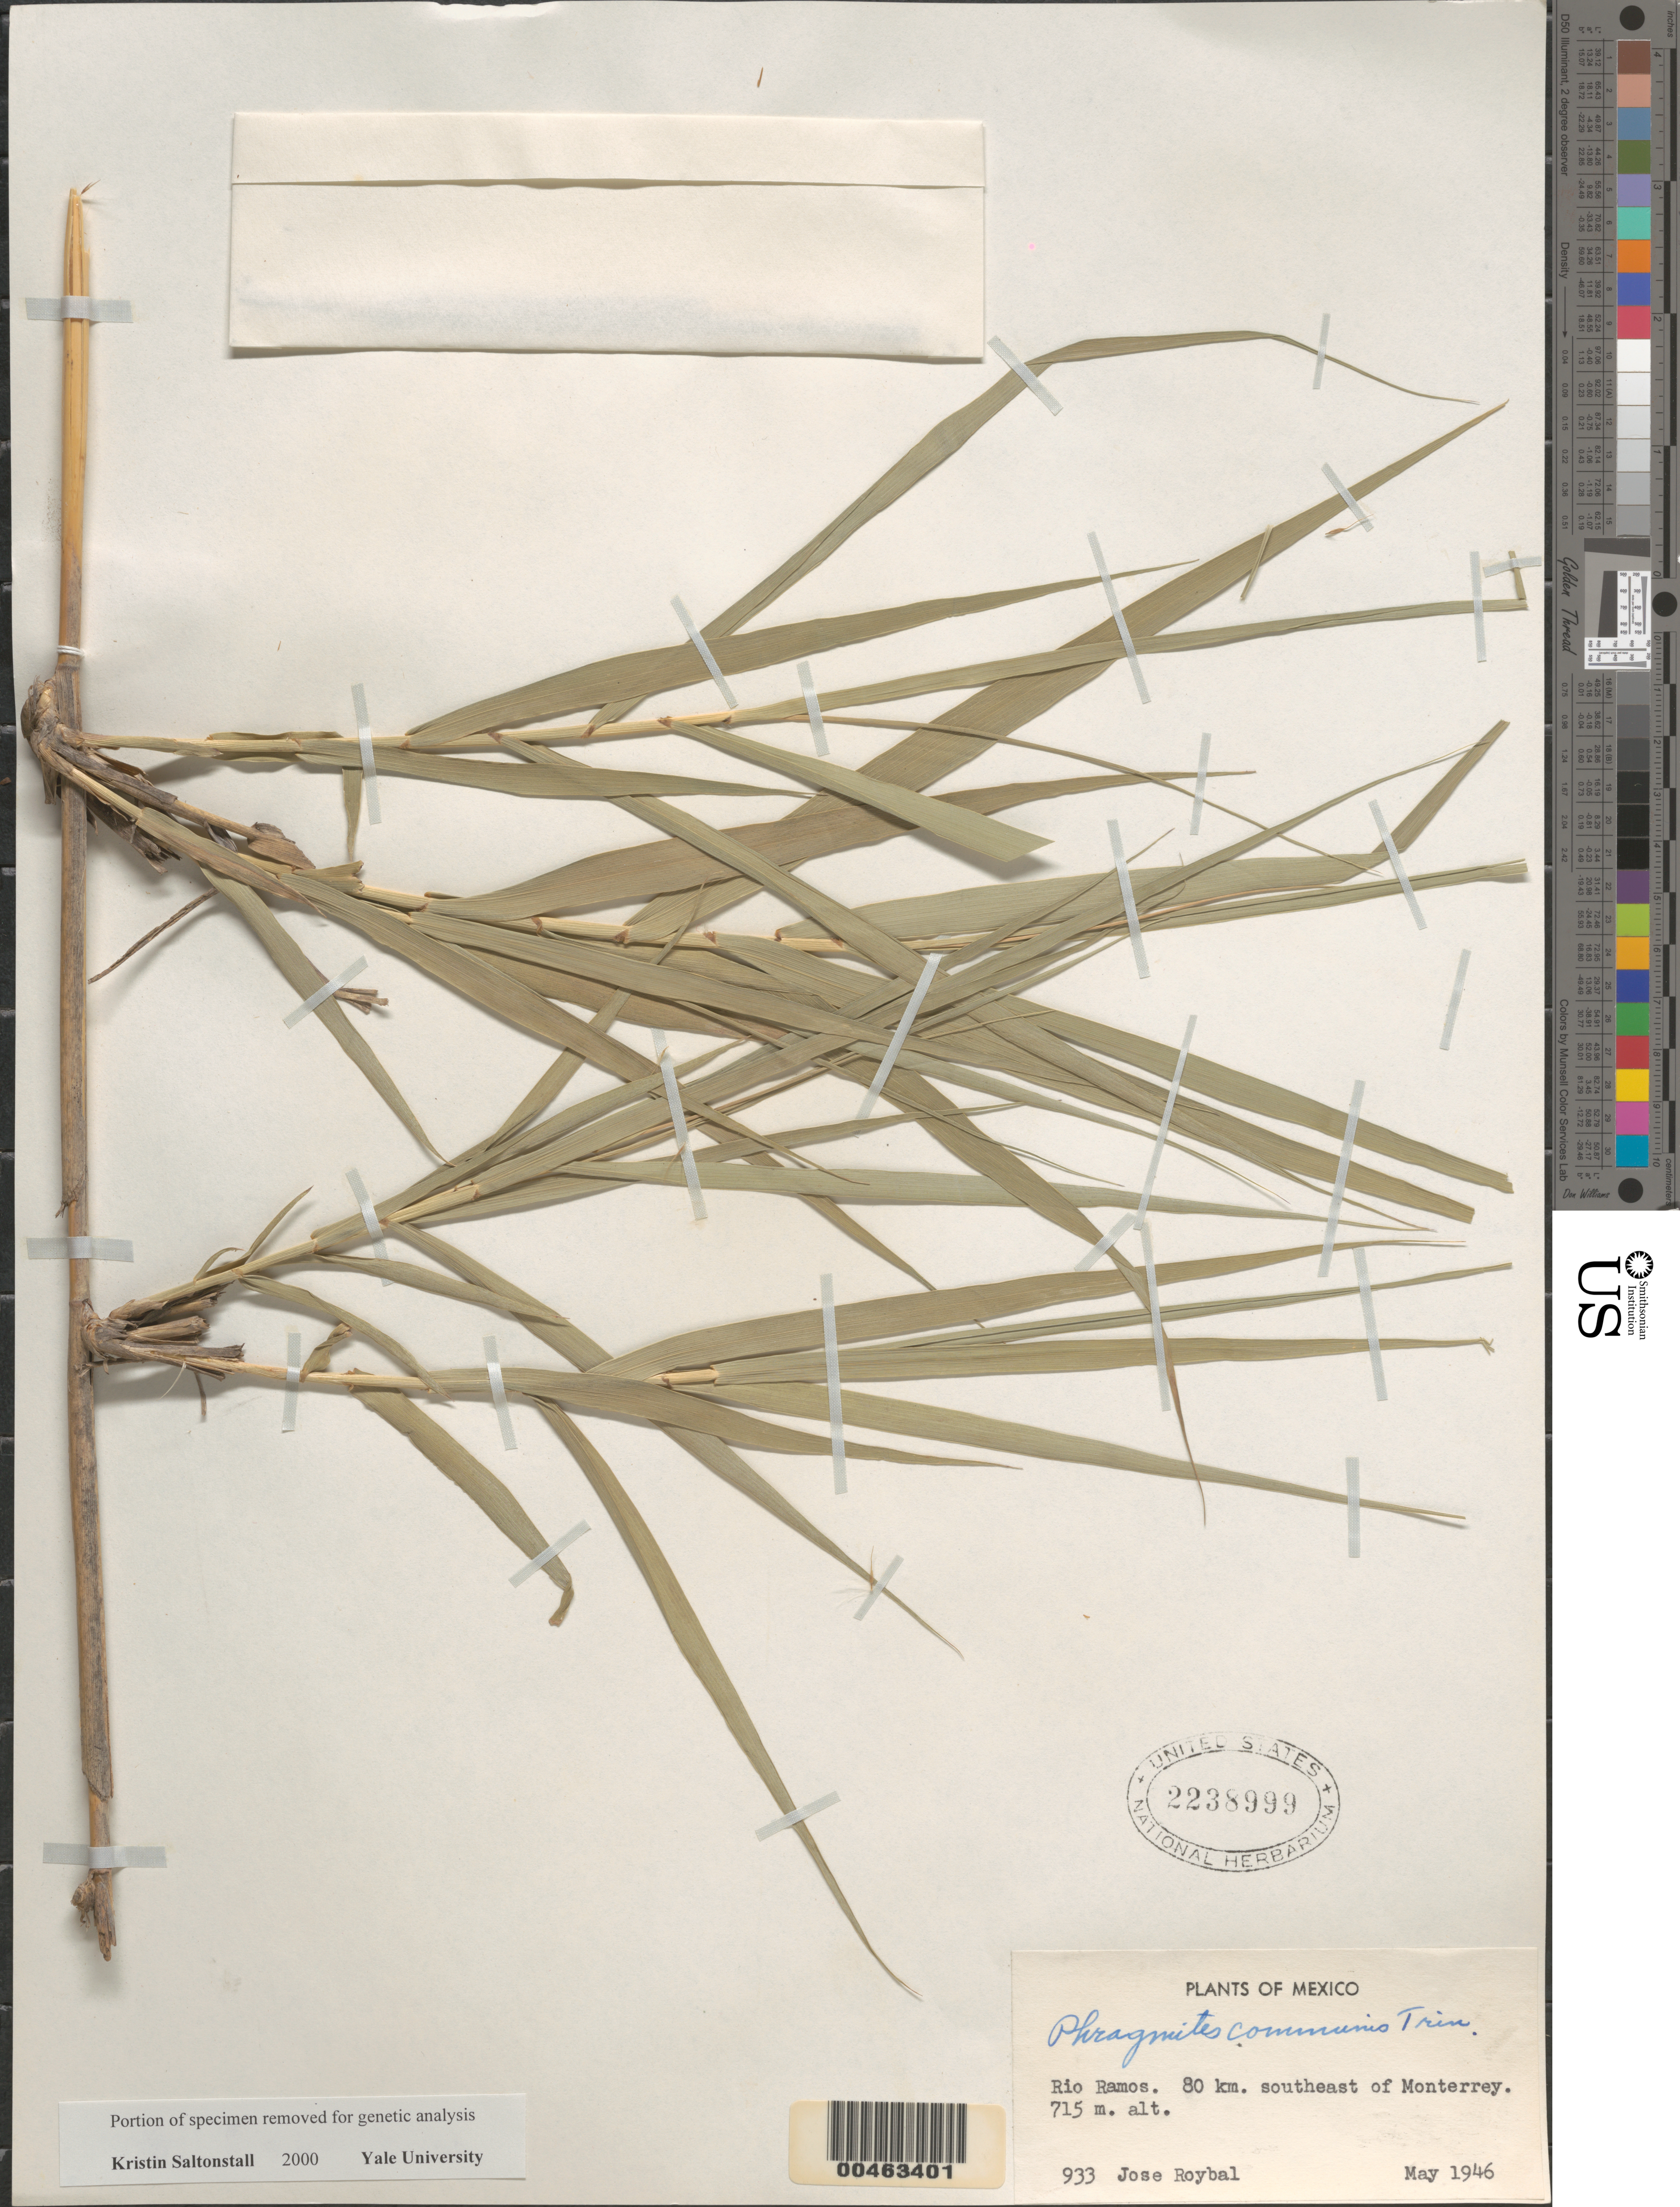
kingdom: Plantae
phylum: Tracheophyta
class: Liliopsida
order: Poales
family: Poaceae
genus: Phragmites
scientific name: Phragmites australis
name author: (Cav.) Trin. ex Steud.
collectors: J. J. Roybal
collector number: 933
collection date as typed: May 1946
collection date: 1946-05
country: Mexico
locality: Rio Ramos, 80 km SE of Monterrey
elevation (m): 715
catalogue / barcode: US 2238999